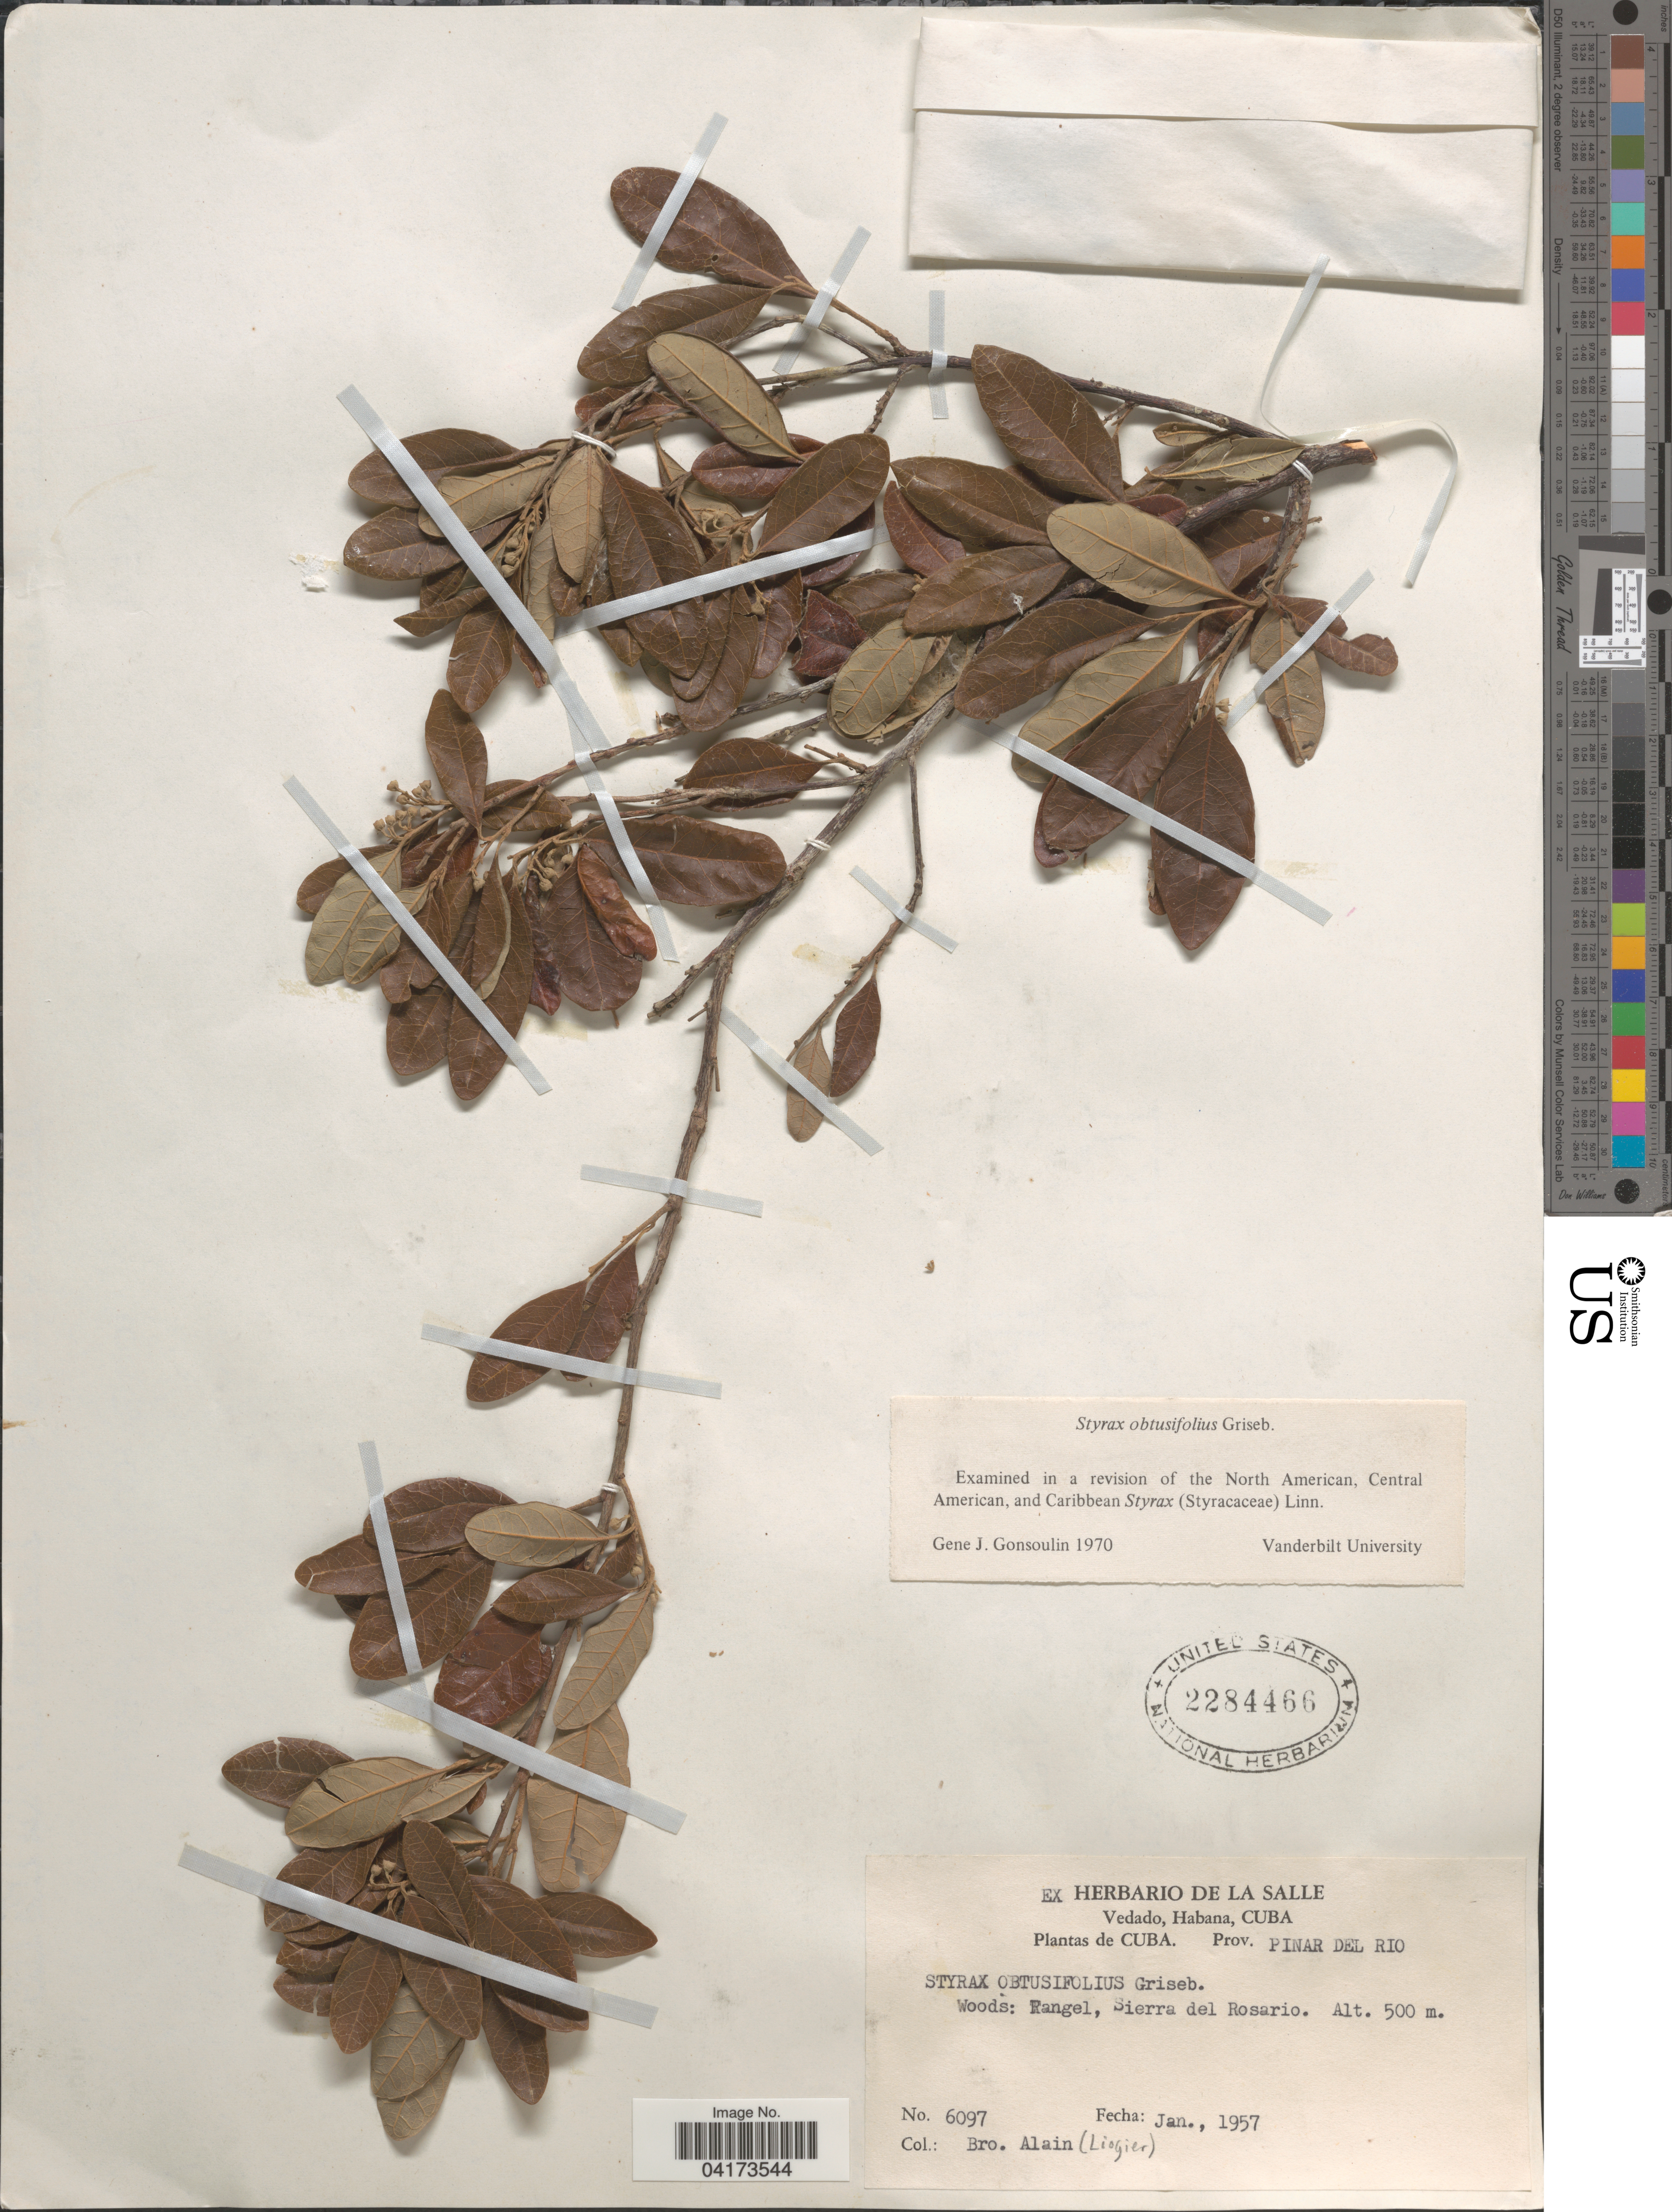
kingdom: Plantae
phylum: Tracheophyta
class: Magnoliopsida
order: Ericales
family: Styracaceae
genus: Styrax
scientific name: Styrax obtusifolius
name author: Griseb.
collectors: Alain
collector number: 6097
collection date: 1957-01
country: Cuba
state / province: Pinar del Río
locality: Rangel, Sierra del Rosario.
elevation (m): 500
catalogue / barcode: US 2284466